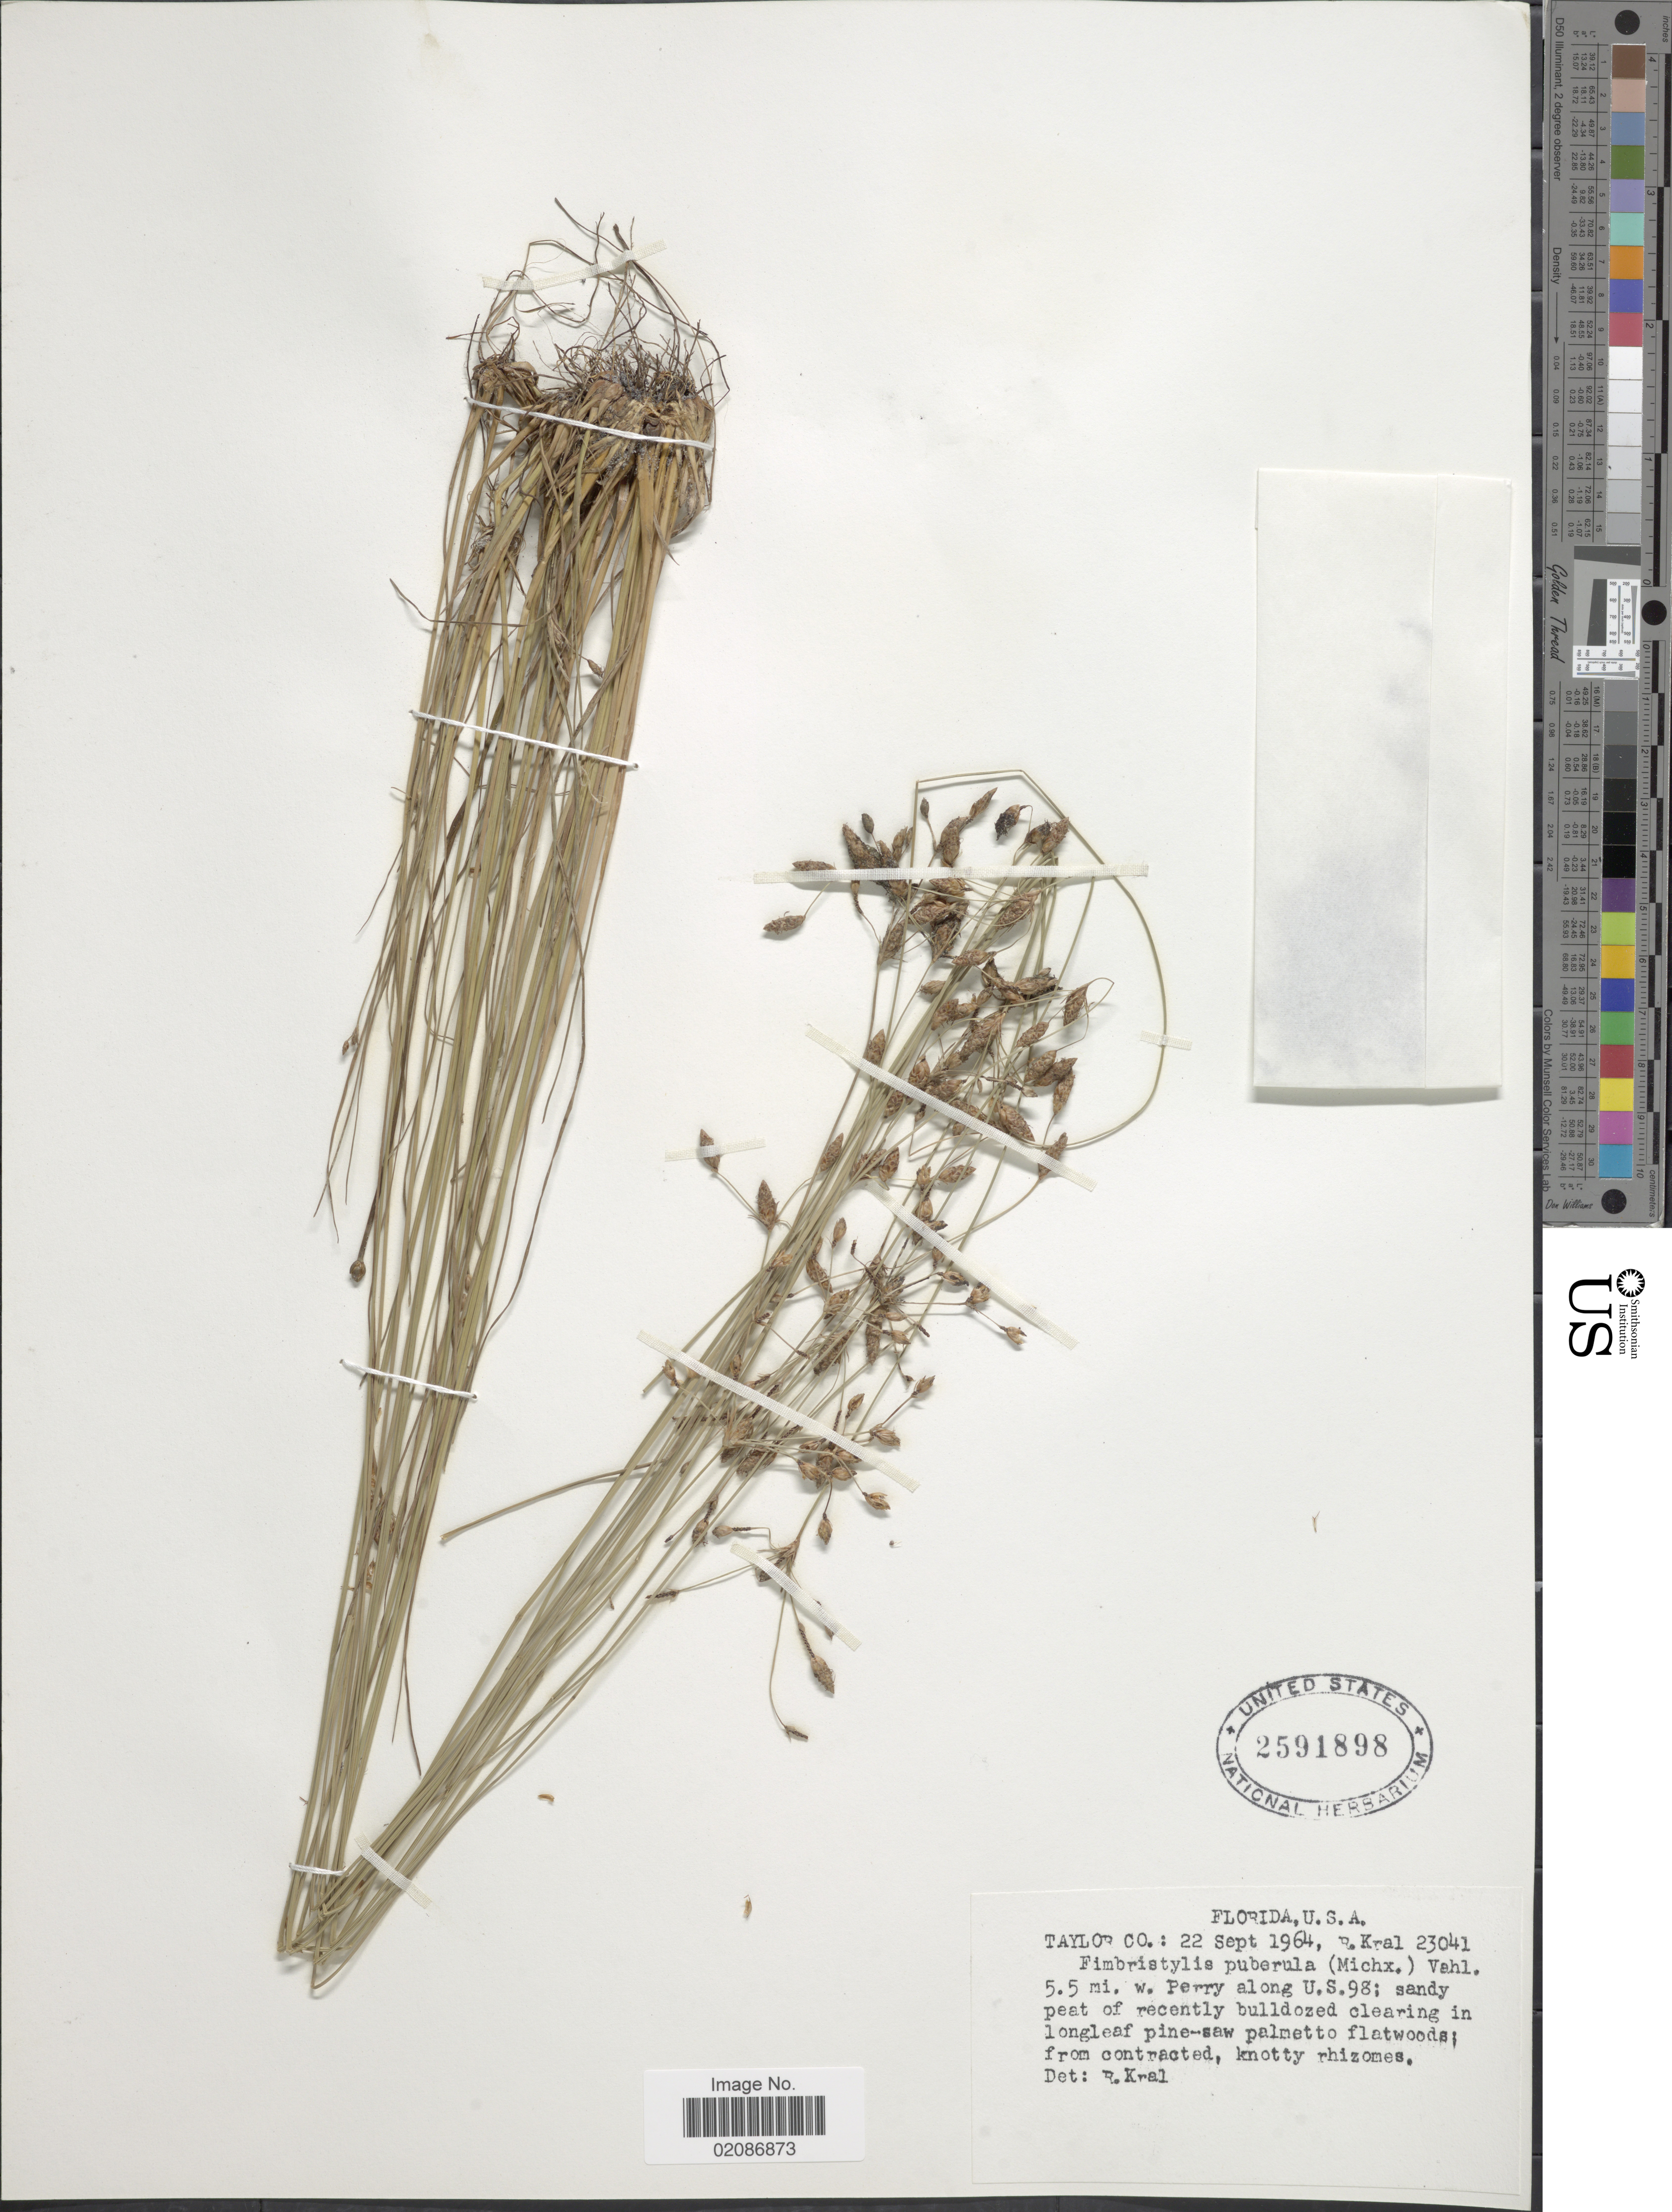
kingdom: Plantae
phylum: Tracheophyta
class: Liliopsida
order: Poales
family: Cyperaceae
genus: Fimbristylis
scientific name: Fimbristylis puberula var. puberula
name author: (Michx.) Vahl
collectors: R. Kral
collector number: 23041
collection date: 1964-09-22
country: United States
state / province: Florida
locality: Taylor Co.: 5.5 mi. w. Perry along U.S. 98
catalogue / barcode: US 2591898